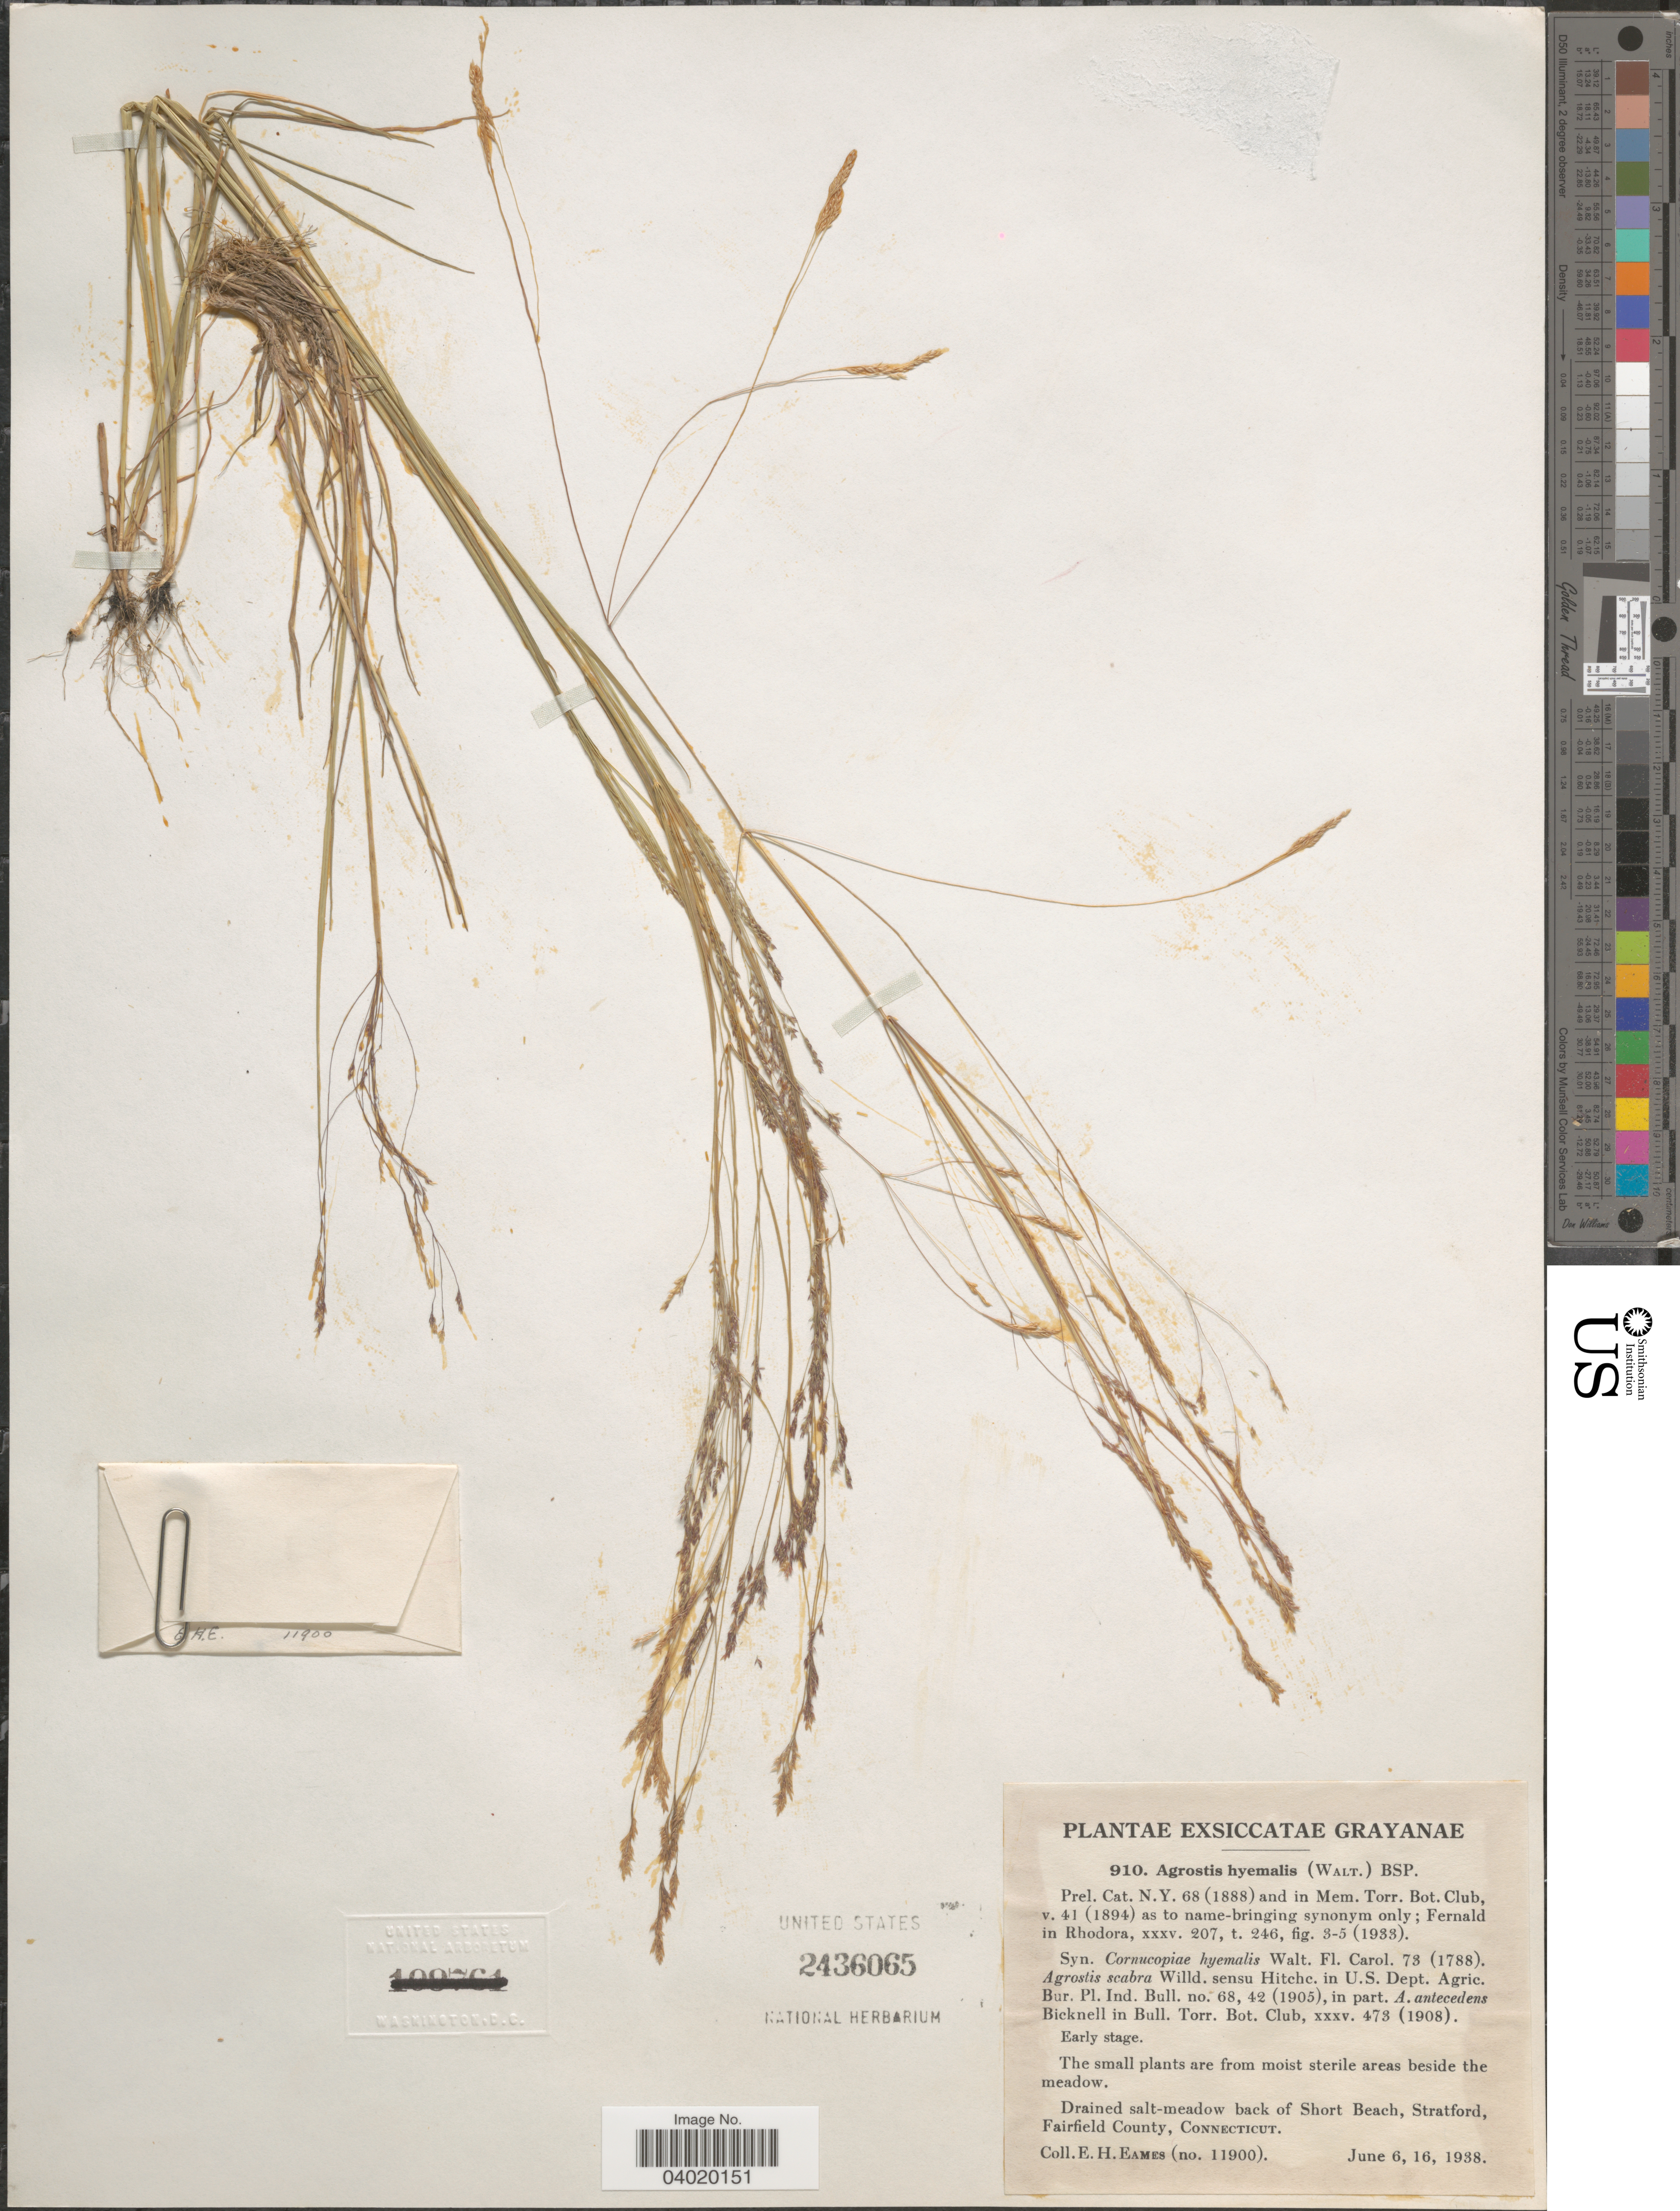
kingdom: Plantae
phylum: Tracheophyta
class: Liliopsida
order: Poales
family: Poaceae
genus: Agrostis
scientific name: Agrostis hyemalis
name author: (Walter) Britton et al.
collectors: E. H. Eames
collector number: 11900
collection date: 1938-06-06/1938-06-16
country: United States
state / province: Connecticut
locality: Drained salt-meadow back of Short Beach, Stratford, Fairfield County.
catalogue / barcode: US 2436065